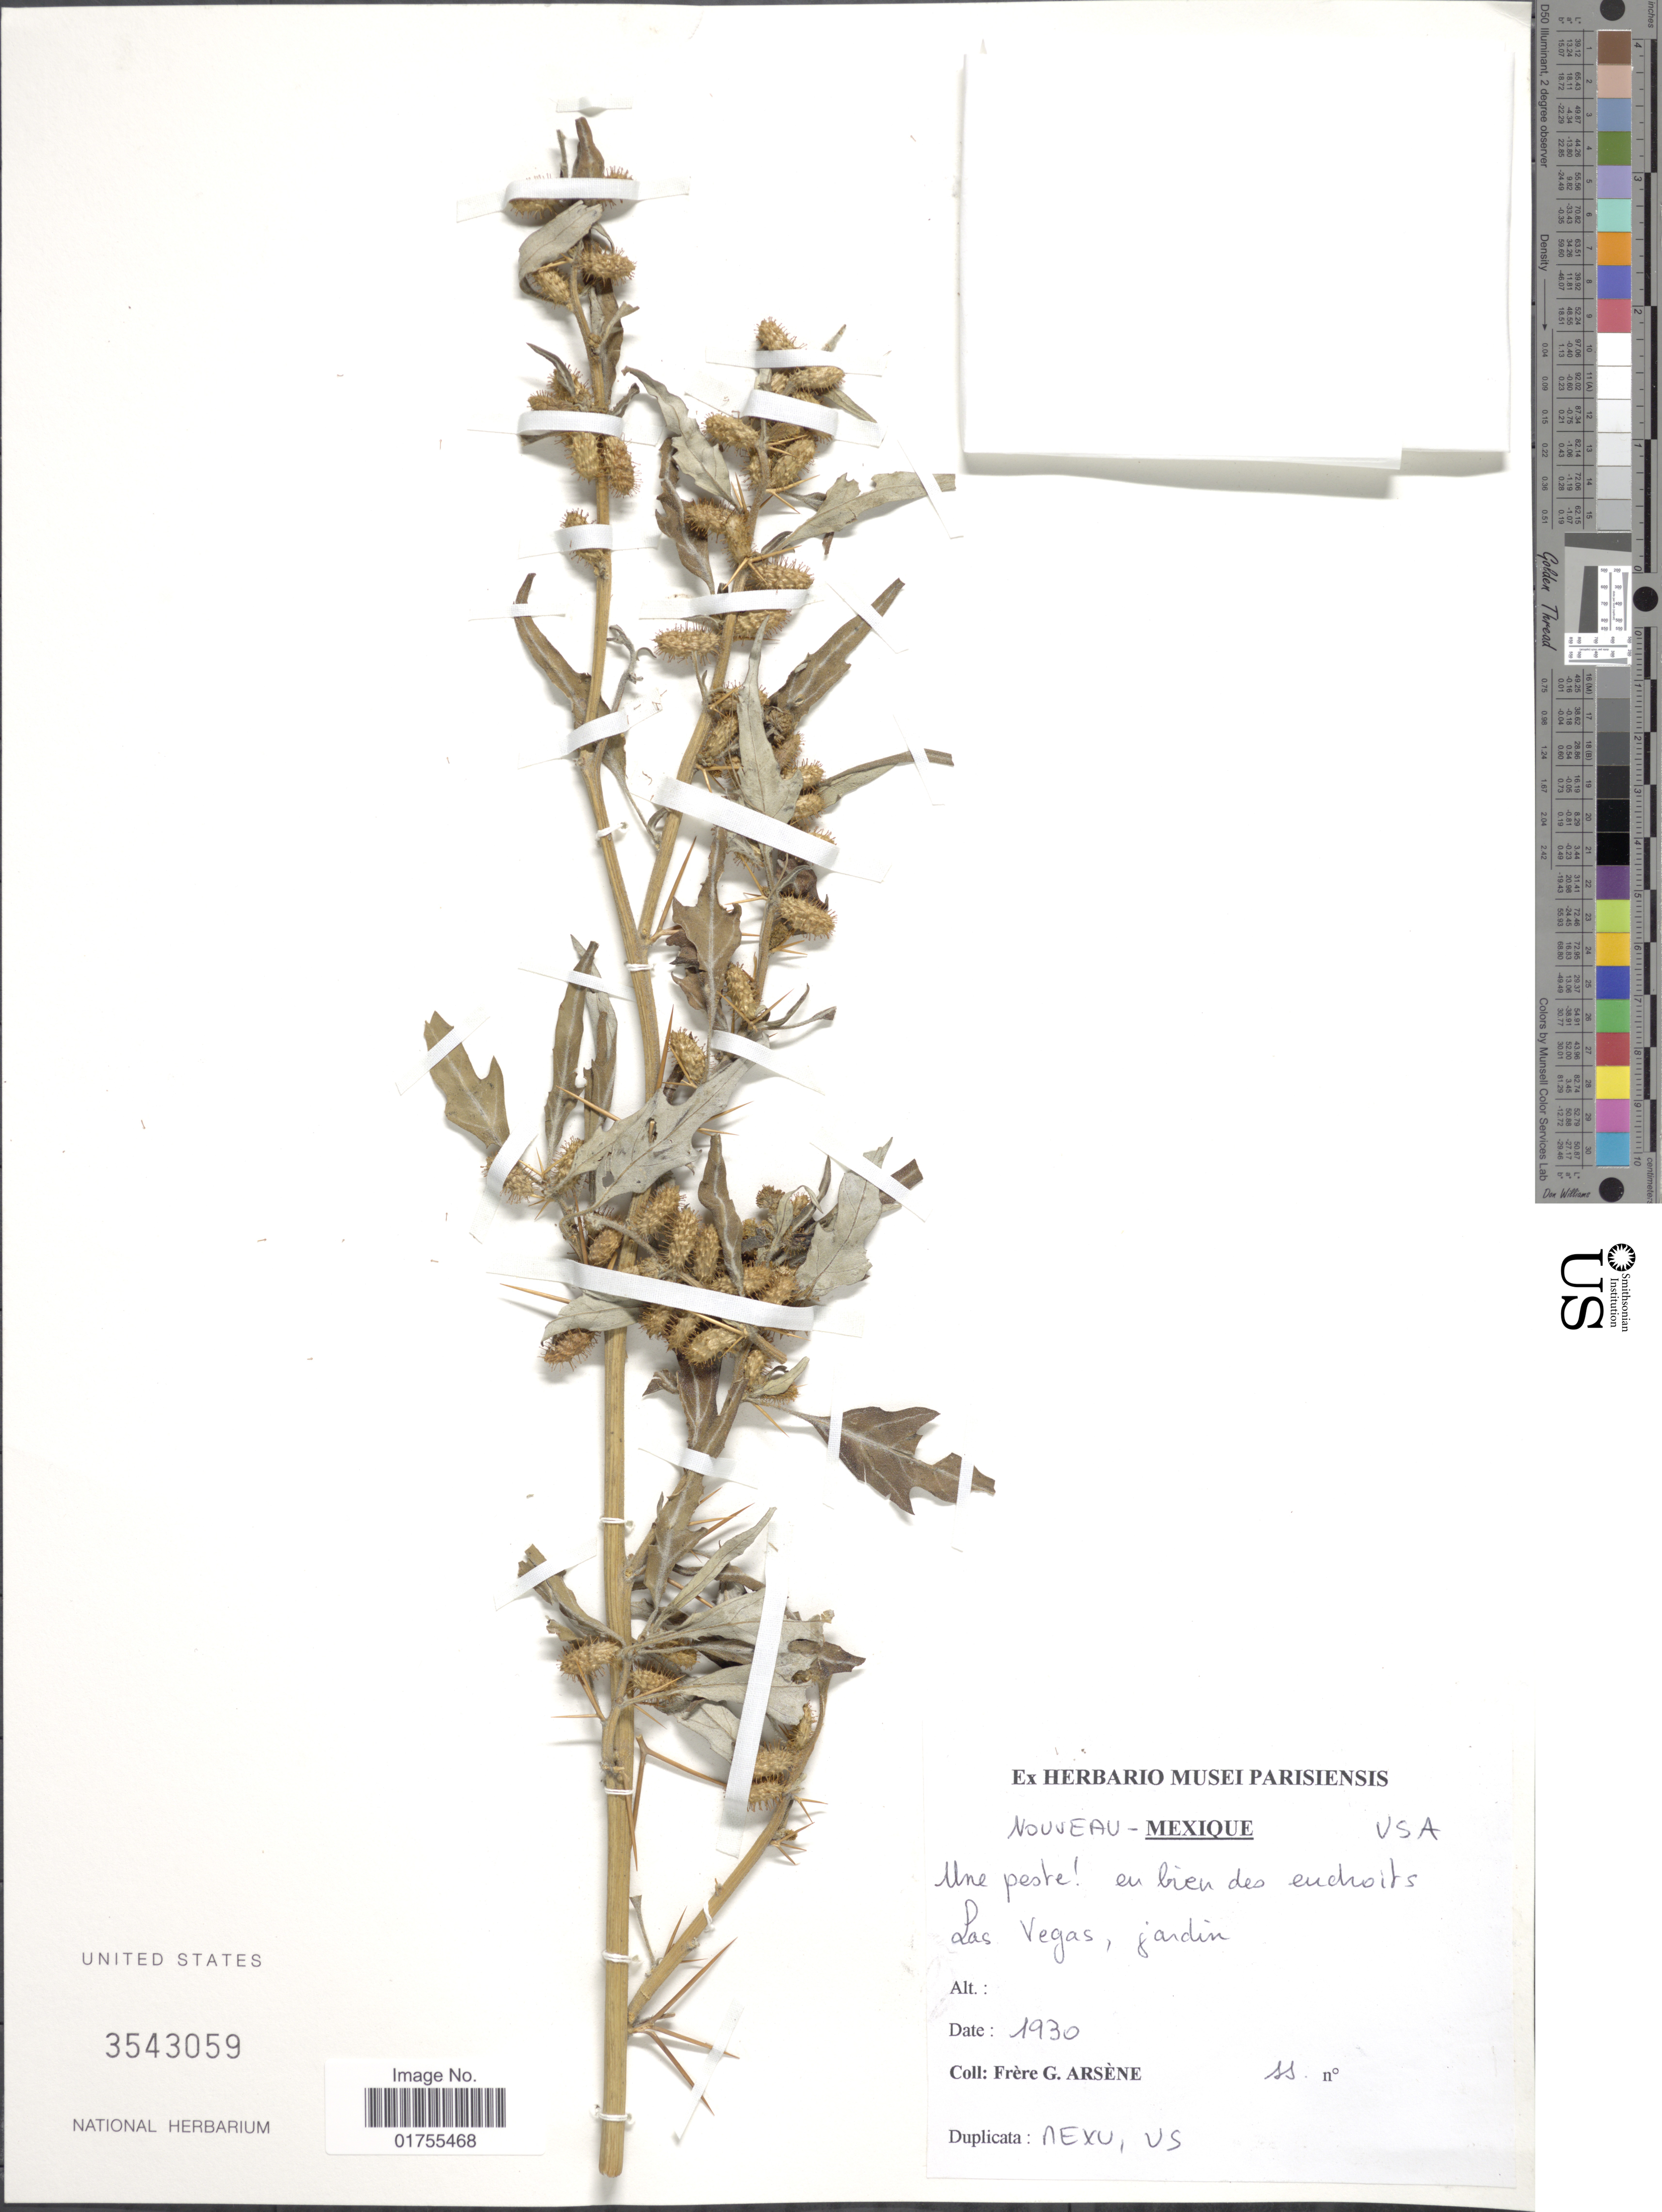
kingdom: Plantae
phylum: Tracheophyta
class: Magnoliopsida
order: Asterales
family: Asteraceae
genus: Xanthium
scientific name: Xanthium sp.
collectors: Bro. G. Arsène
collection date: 1930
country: United States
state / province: New Mexico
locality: Las Vegas, jardin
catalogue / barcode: US 3543059